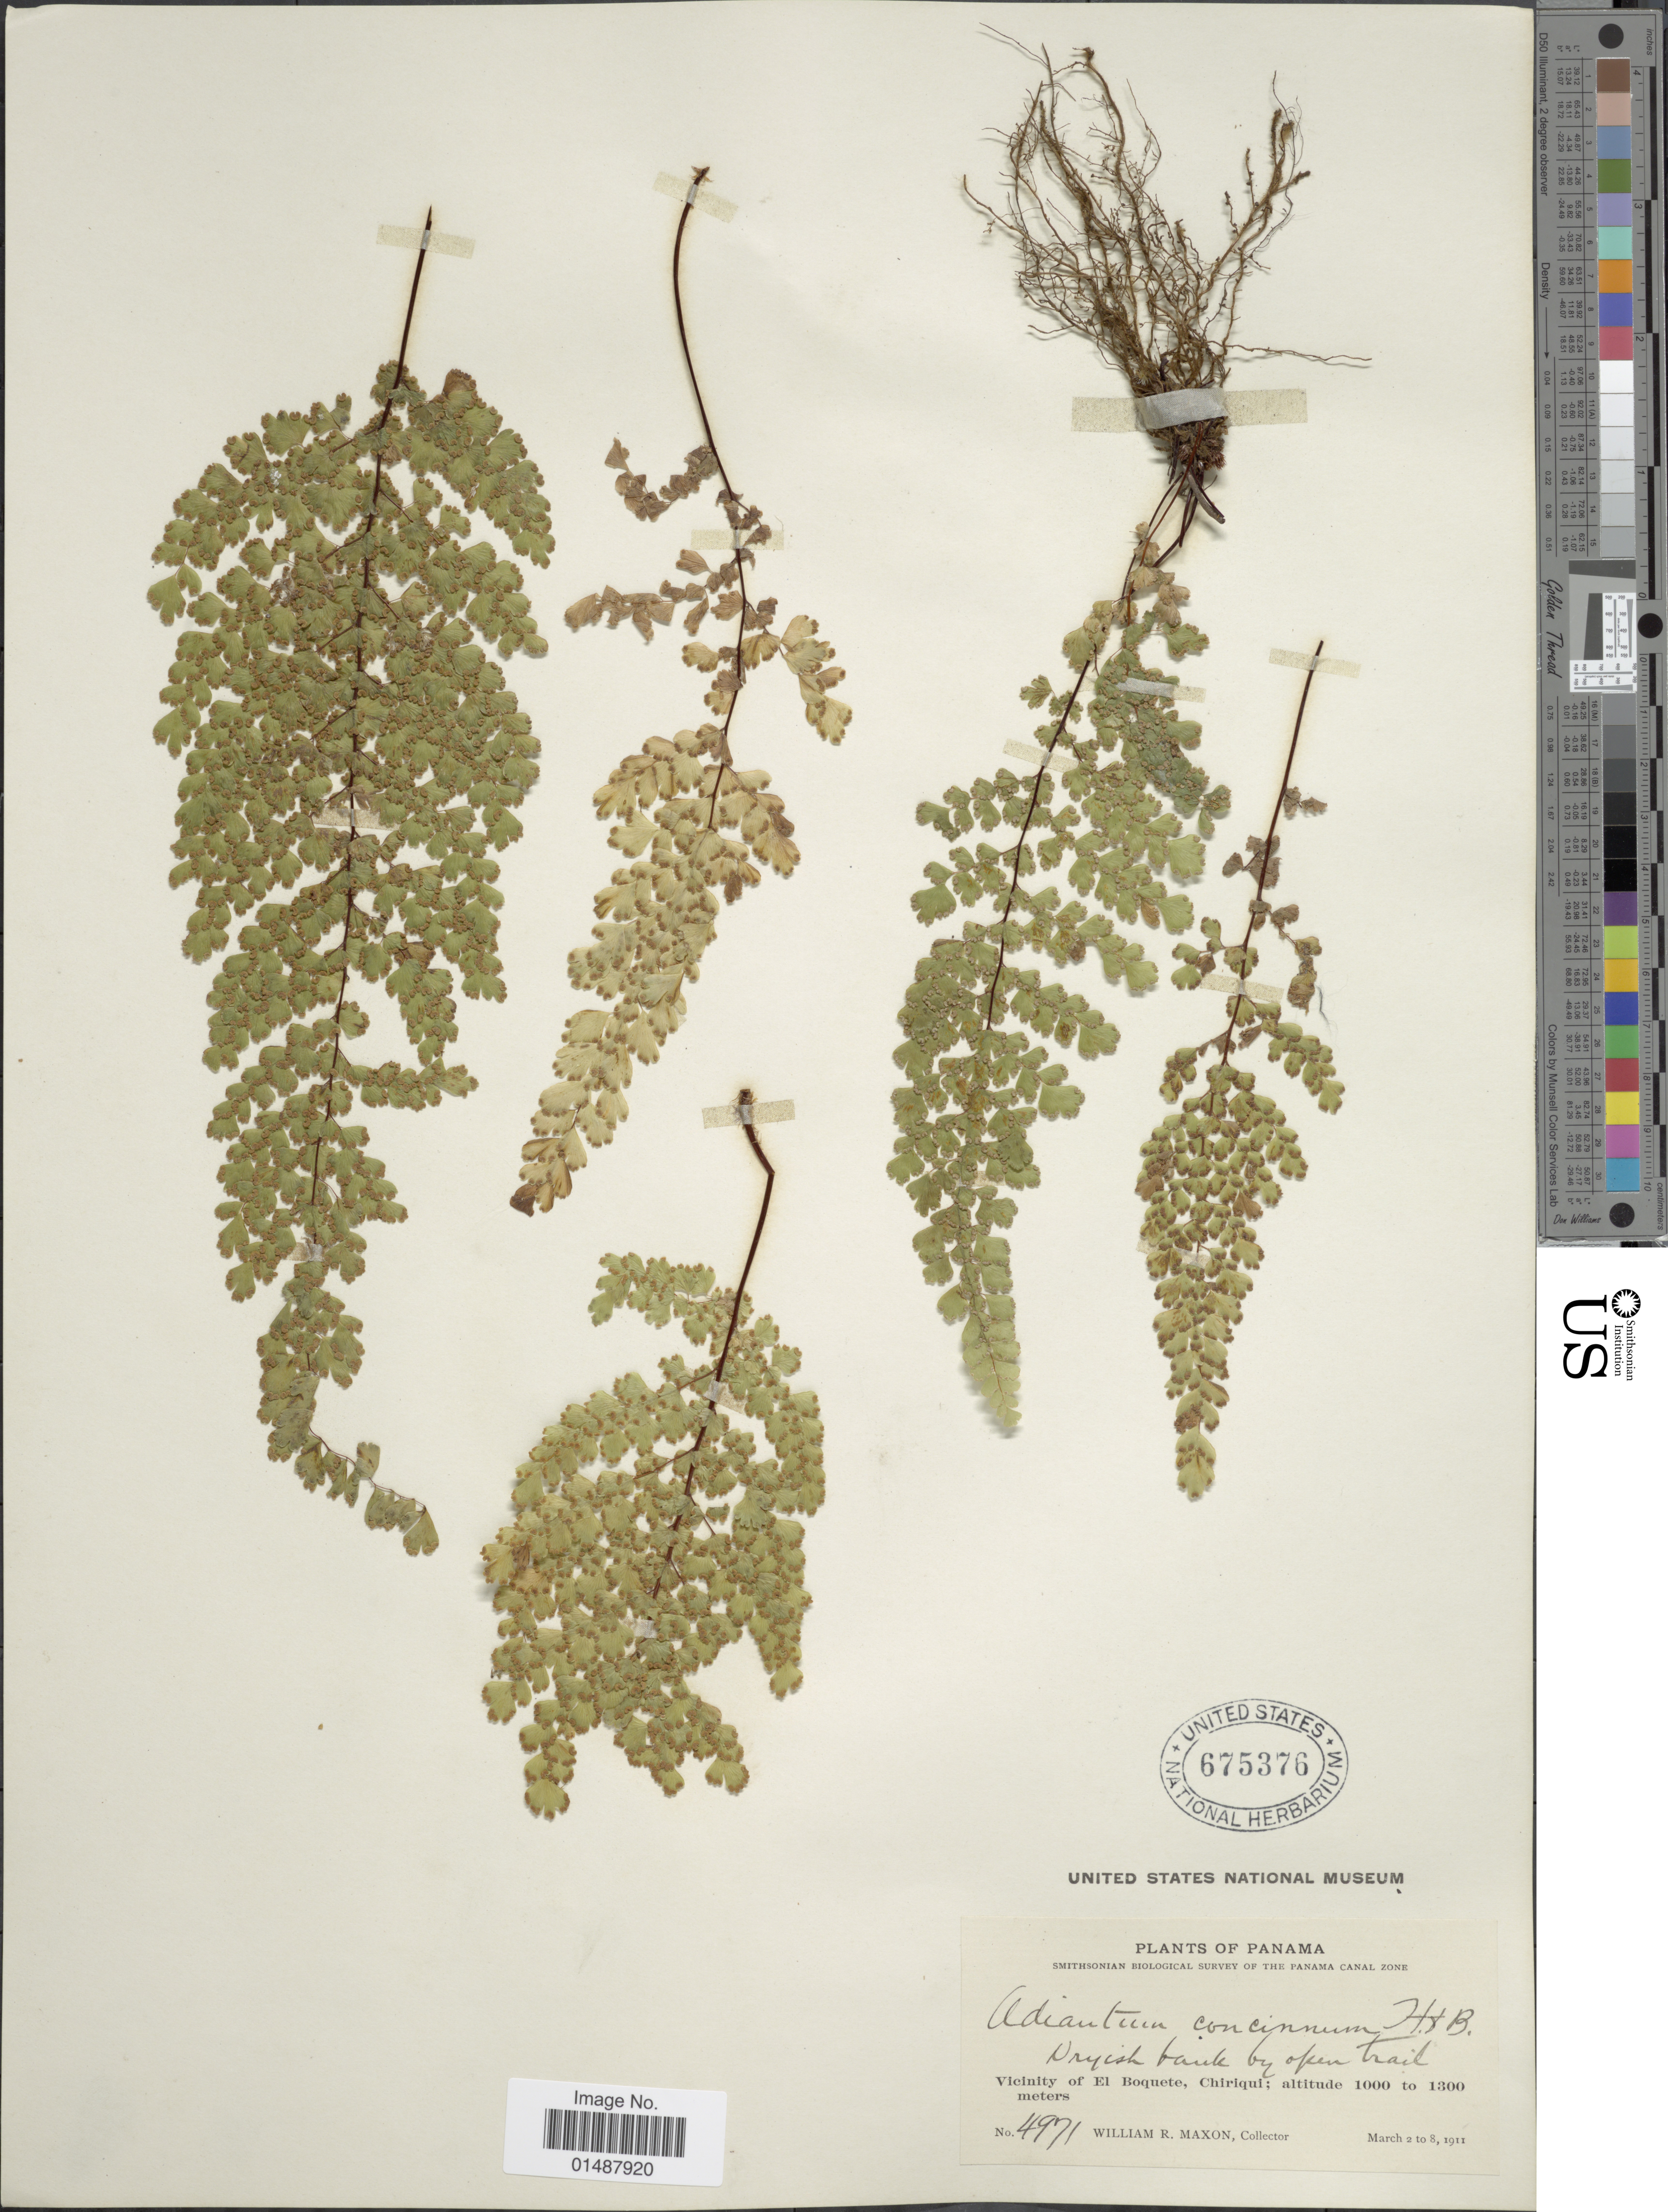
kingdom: Plantae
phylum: Tracheophyta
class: Polypodiopsida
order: Polypodiales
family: Pteridaceae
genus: Adiantum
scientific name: Adiantum concinnum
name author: Humb. & Bonpl. ex Willd.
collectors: W. R. Maxon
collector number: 4971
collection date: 1911-03-02/1911-03-08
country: Panama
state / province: Chiriqui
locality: Vicinity of El Boquete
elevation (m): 1000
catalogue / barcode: US 675376